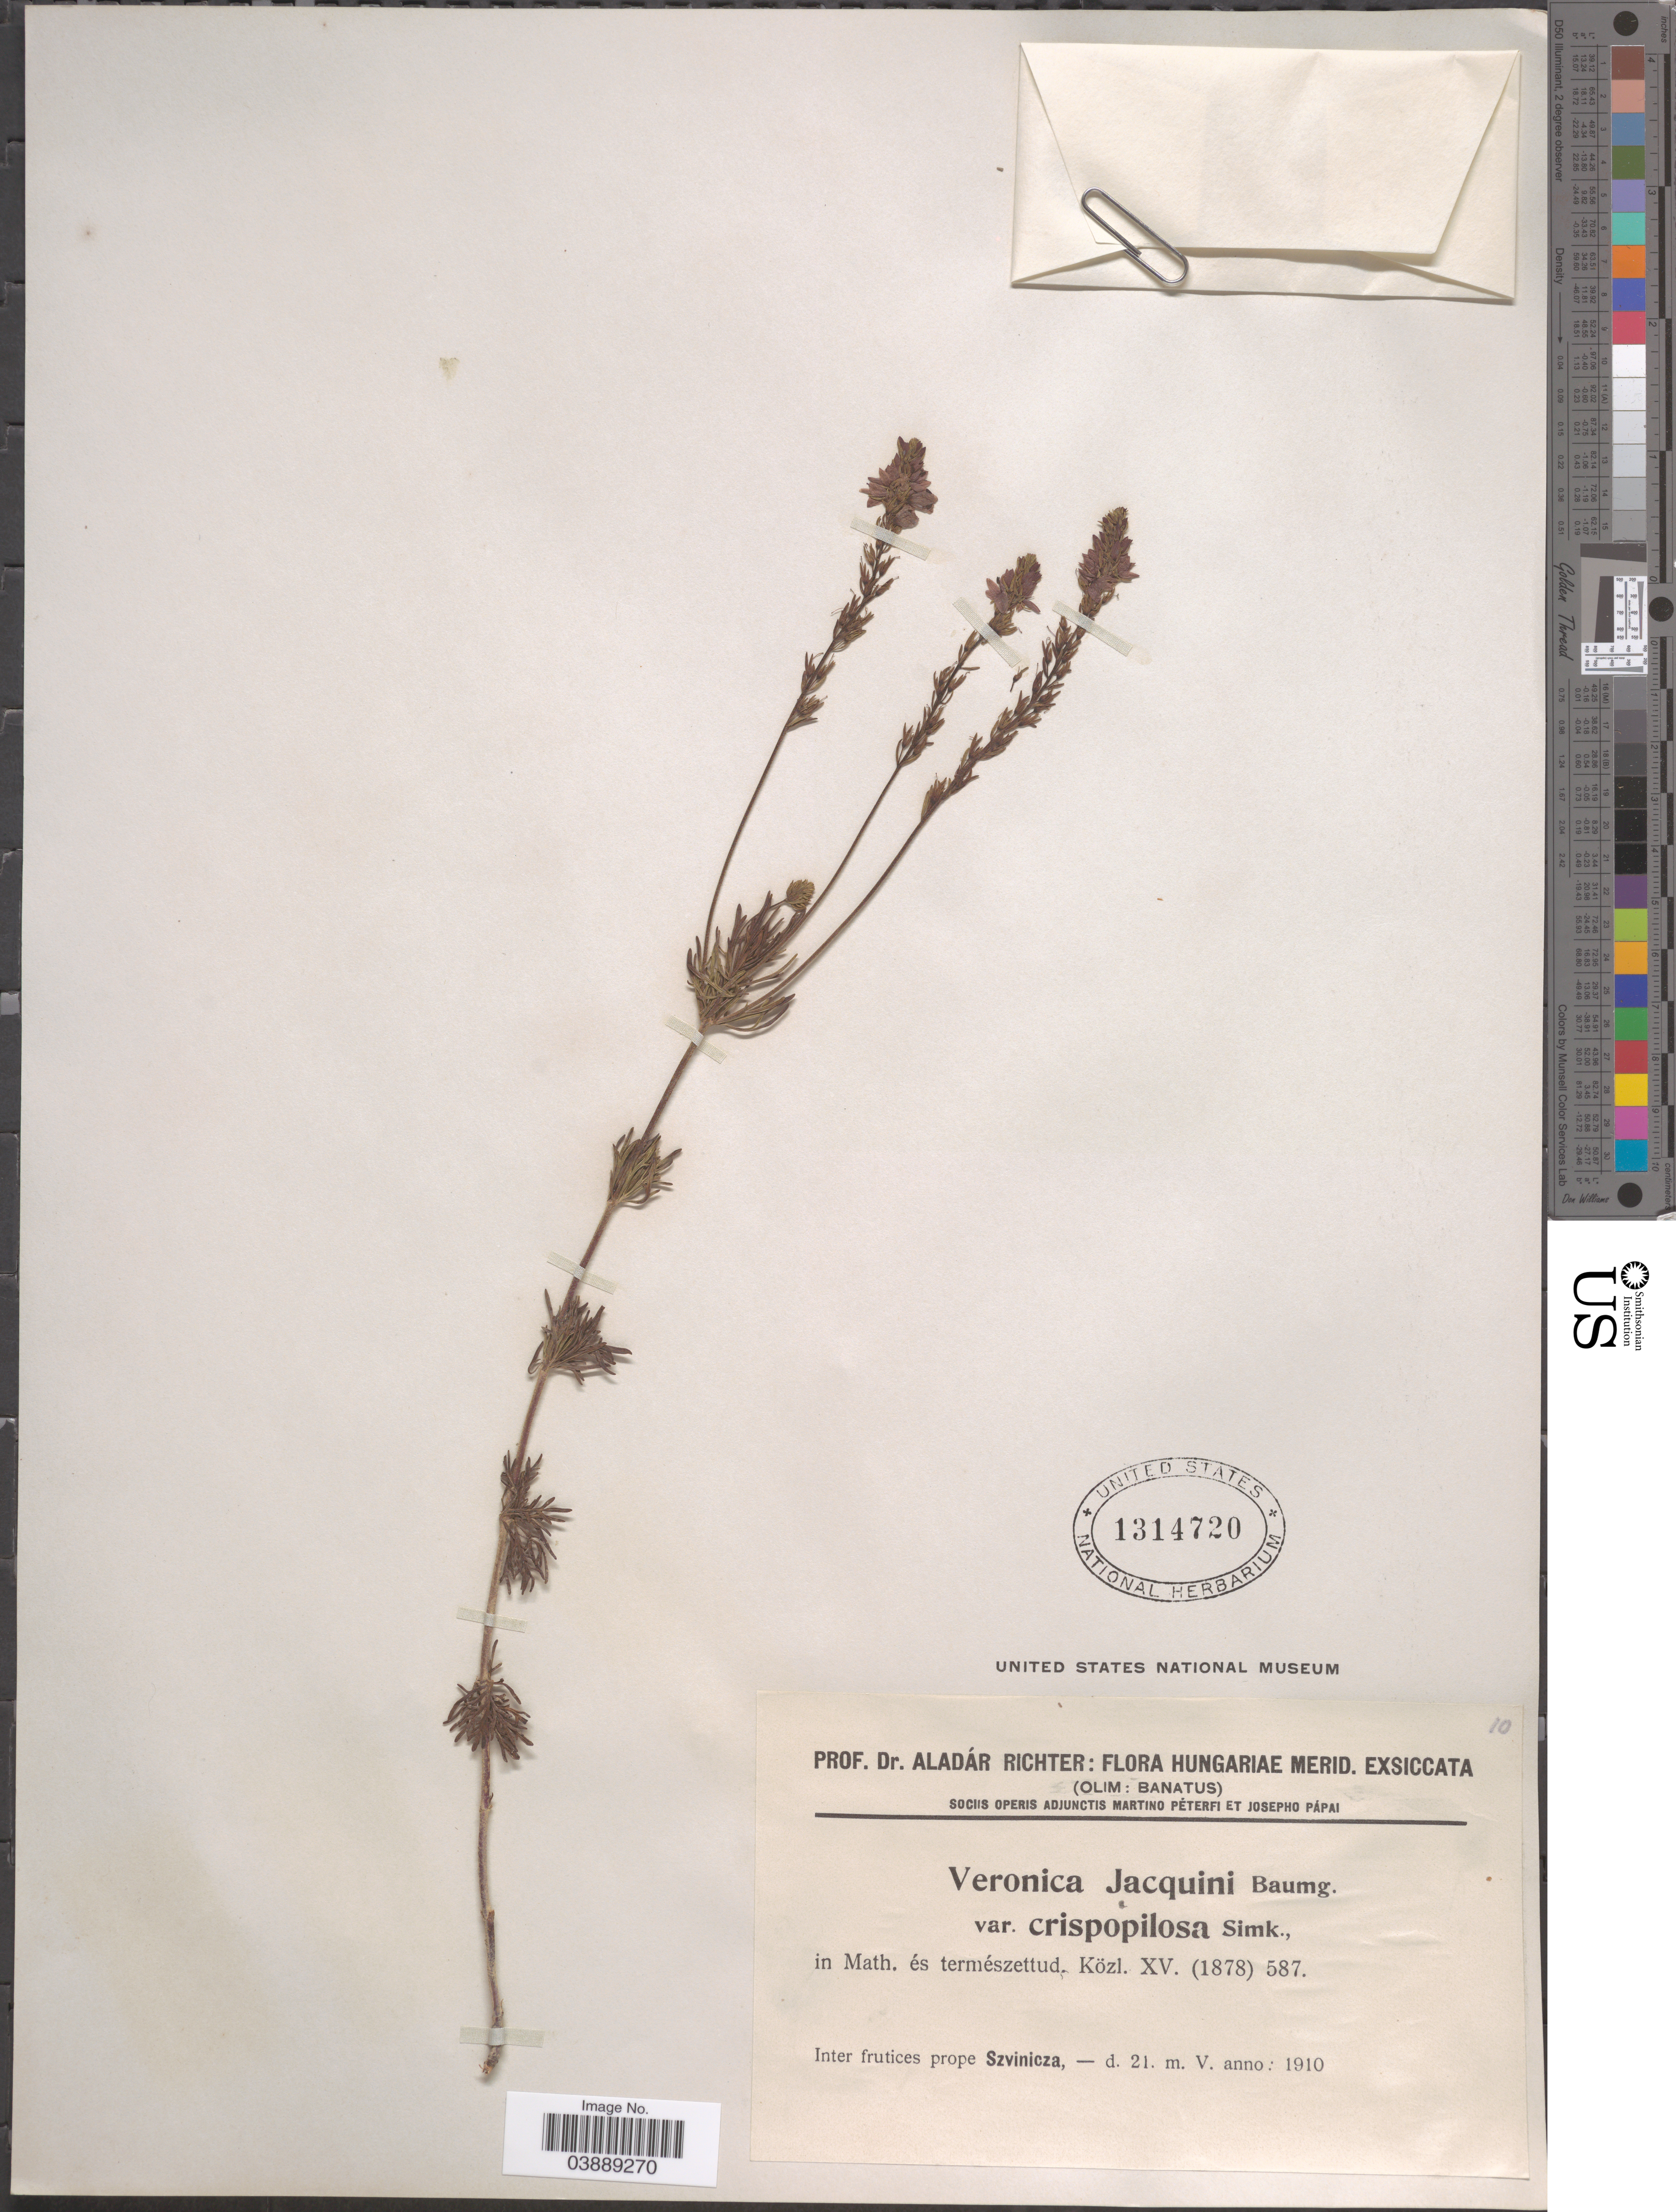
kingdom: Plantae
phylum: Tracheophyta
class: Magnoliopsida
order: Lamiales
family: Plantaginaceae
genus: Veronica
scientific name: Veronica jacquinii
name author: Baumg.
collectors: A. Richter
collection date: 1910-05-21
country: Hungary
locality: Hungariae Merid. Inter frutices prope Szvinicza.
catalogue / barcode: US 1314720